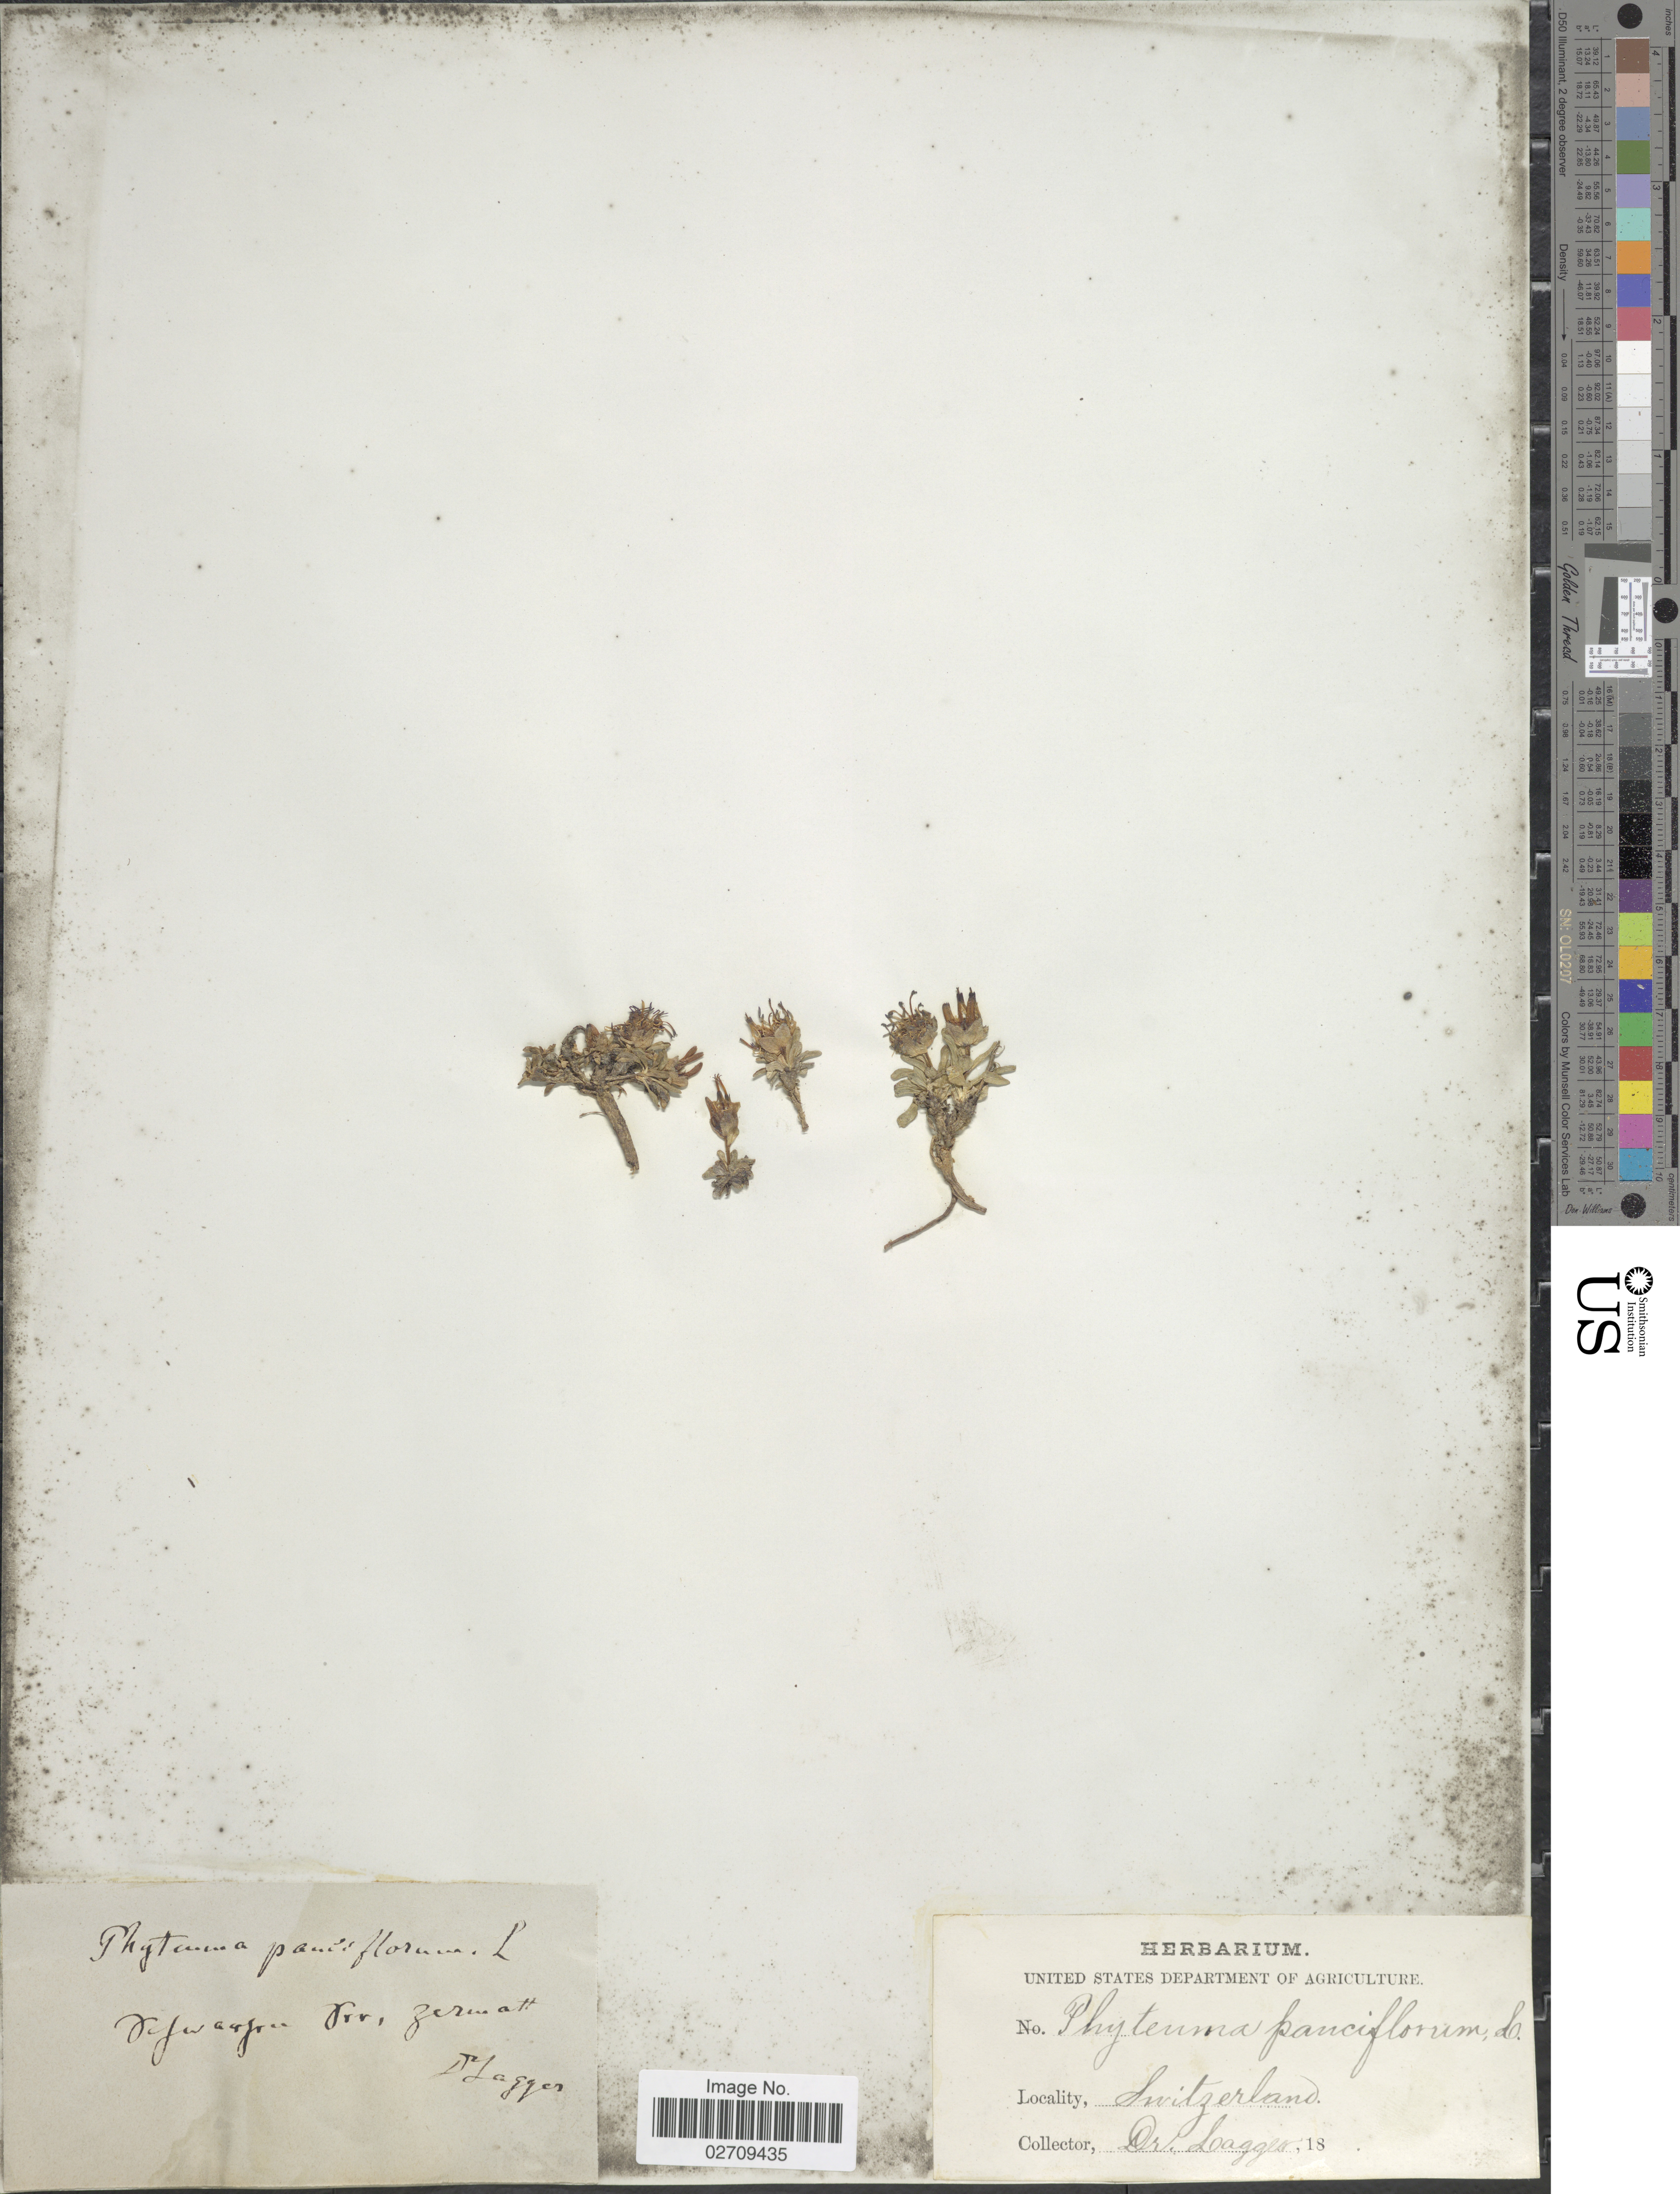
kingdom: Plantae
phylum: Tracheophyta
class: Magnoliopsida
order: Asterales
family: Campanulaceae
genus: Phyteuma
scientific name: Phyteuma pauciflorum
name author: L.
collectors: F. J. Lagger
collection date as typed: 18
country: Switzerland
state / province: Valais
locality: Zermatt